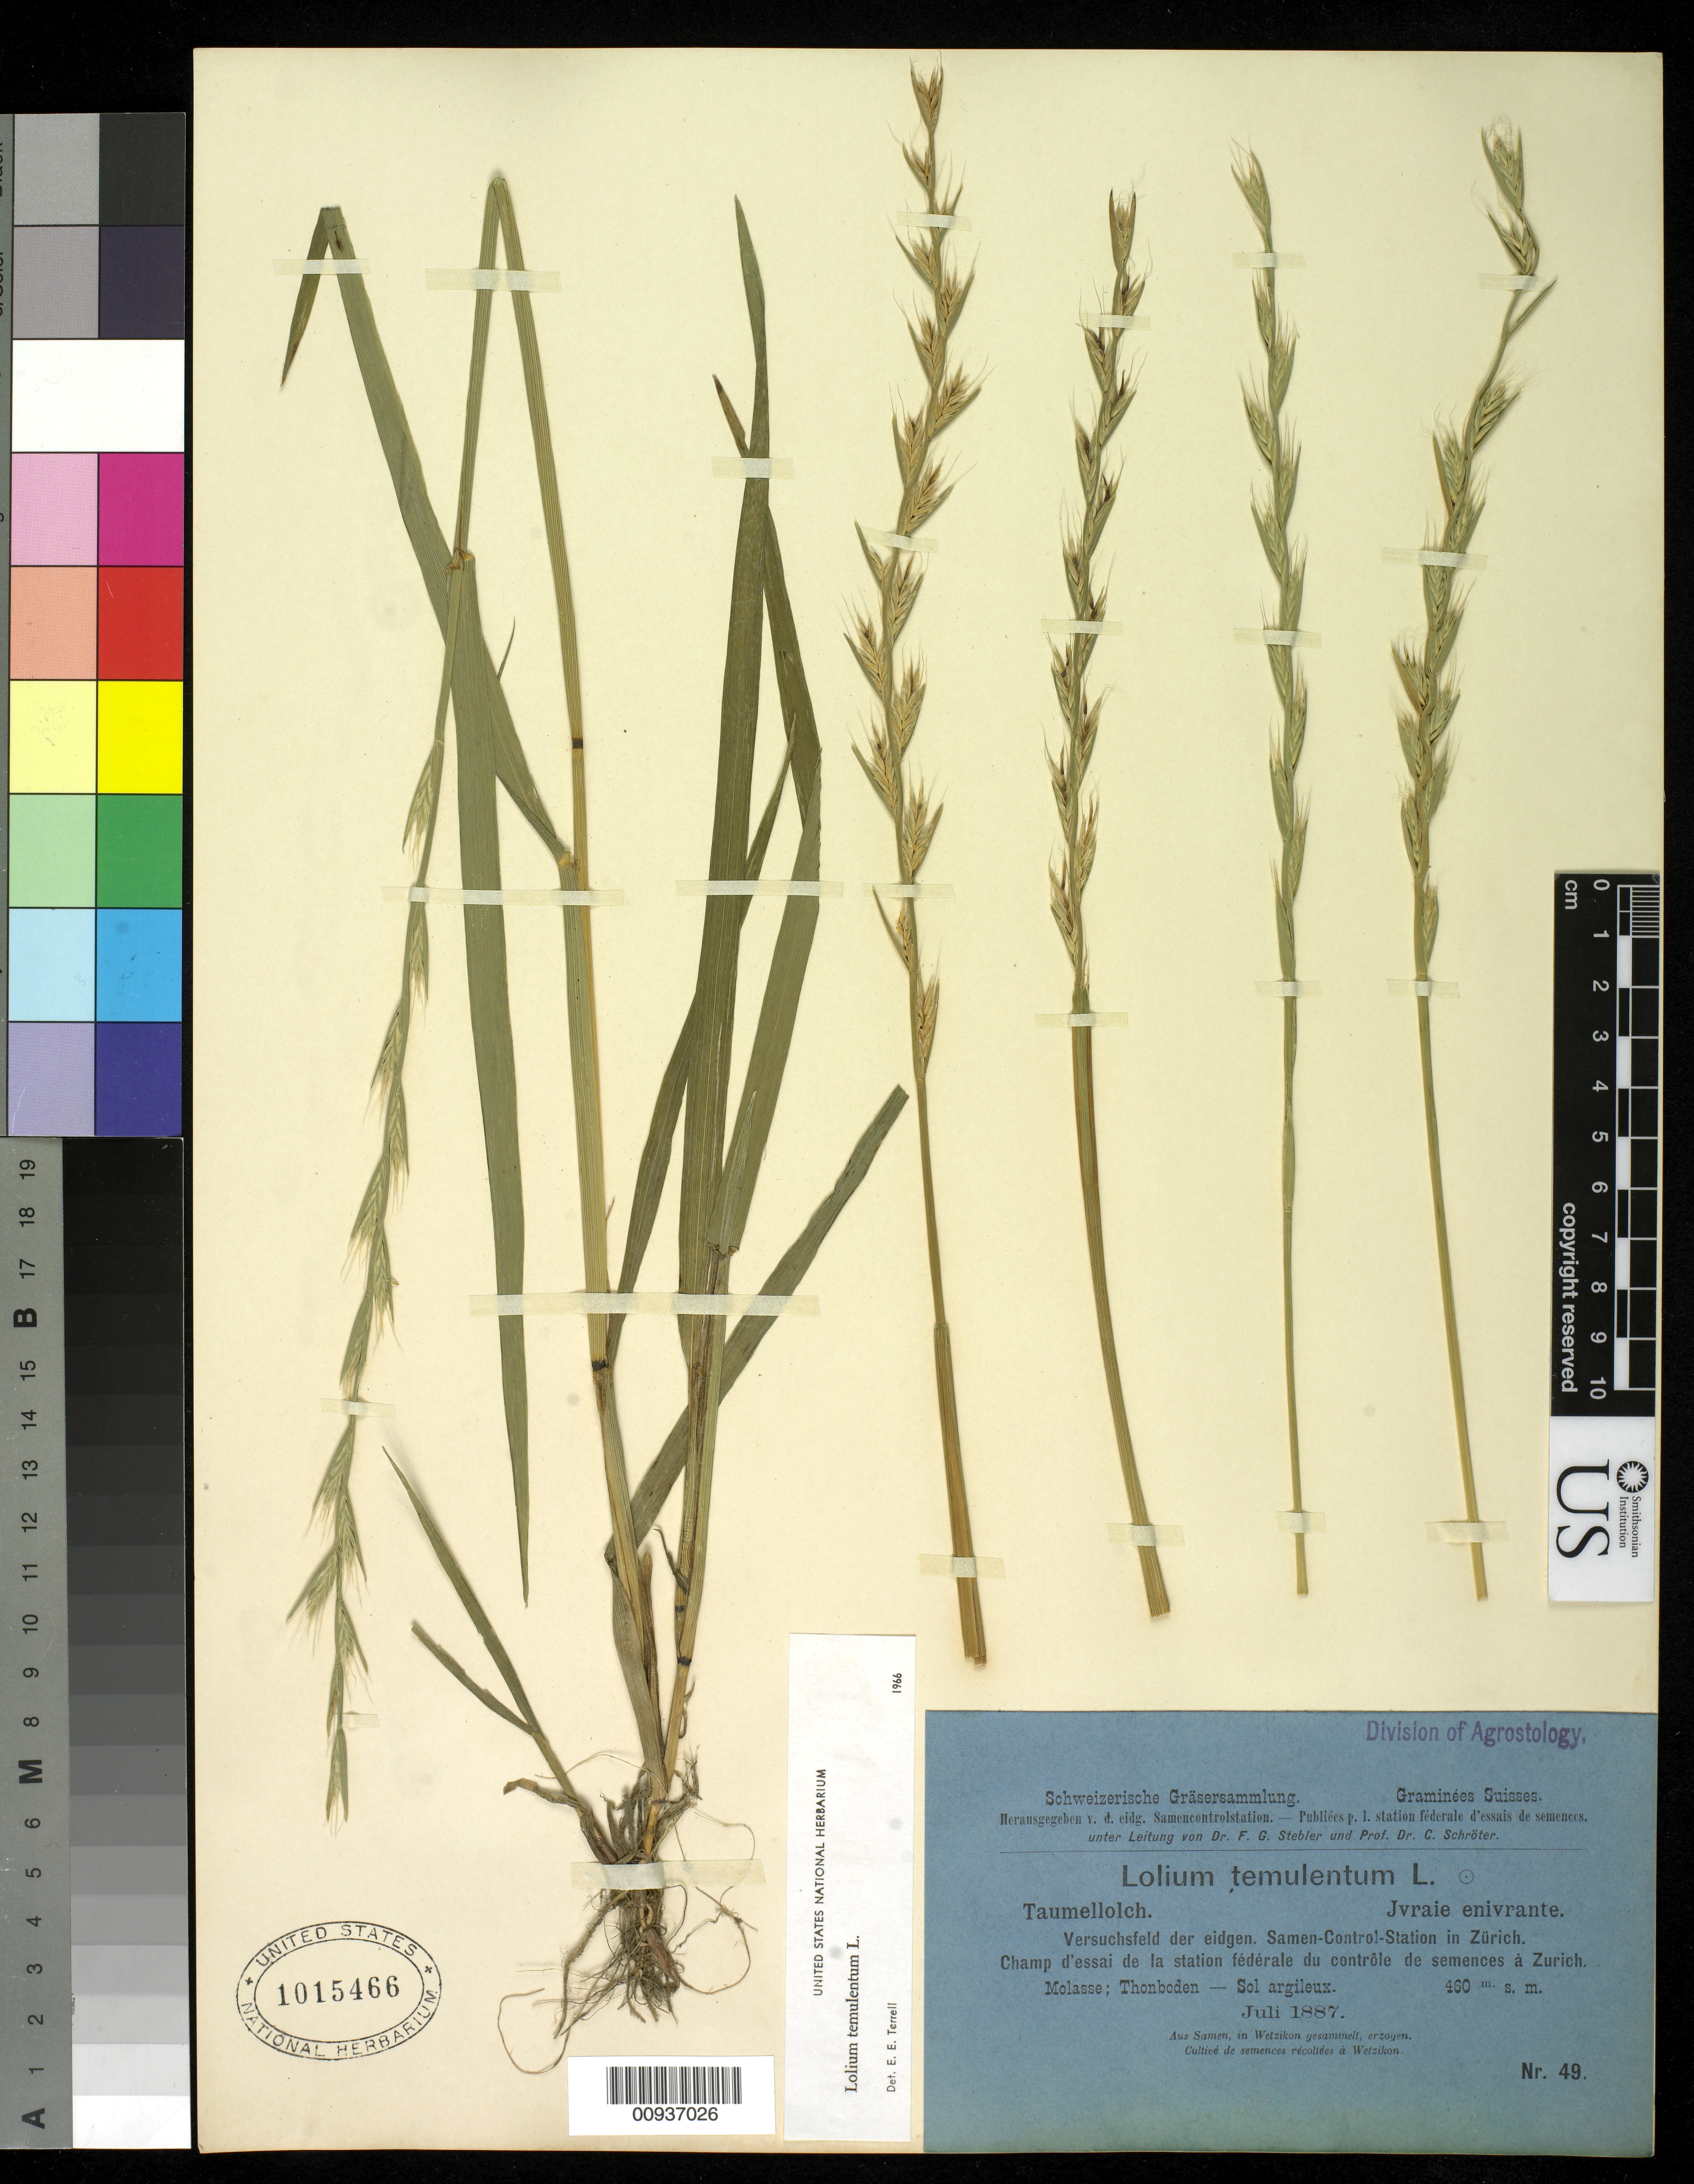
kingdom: Plantae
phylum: Tracheophyta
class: Liliopsida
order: Poales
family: Poaceae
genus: Lolium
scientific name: Lolium temulentum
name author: L.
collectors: Stebler, F.G. & Schröter, C.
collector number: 49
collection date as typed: Jul 1887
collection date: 1887-07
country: Germany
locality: Samen-Control-station in Zurich.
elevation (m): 460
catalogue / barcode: US 1015466